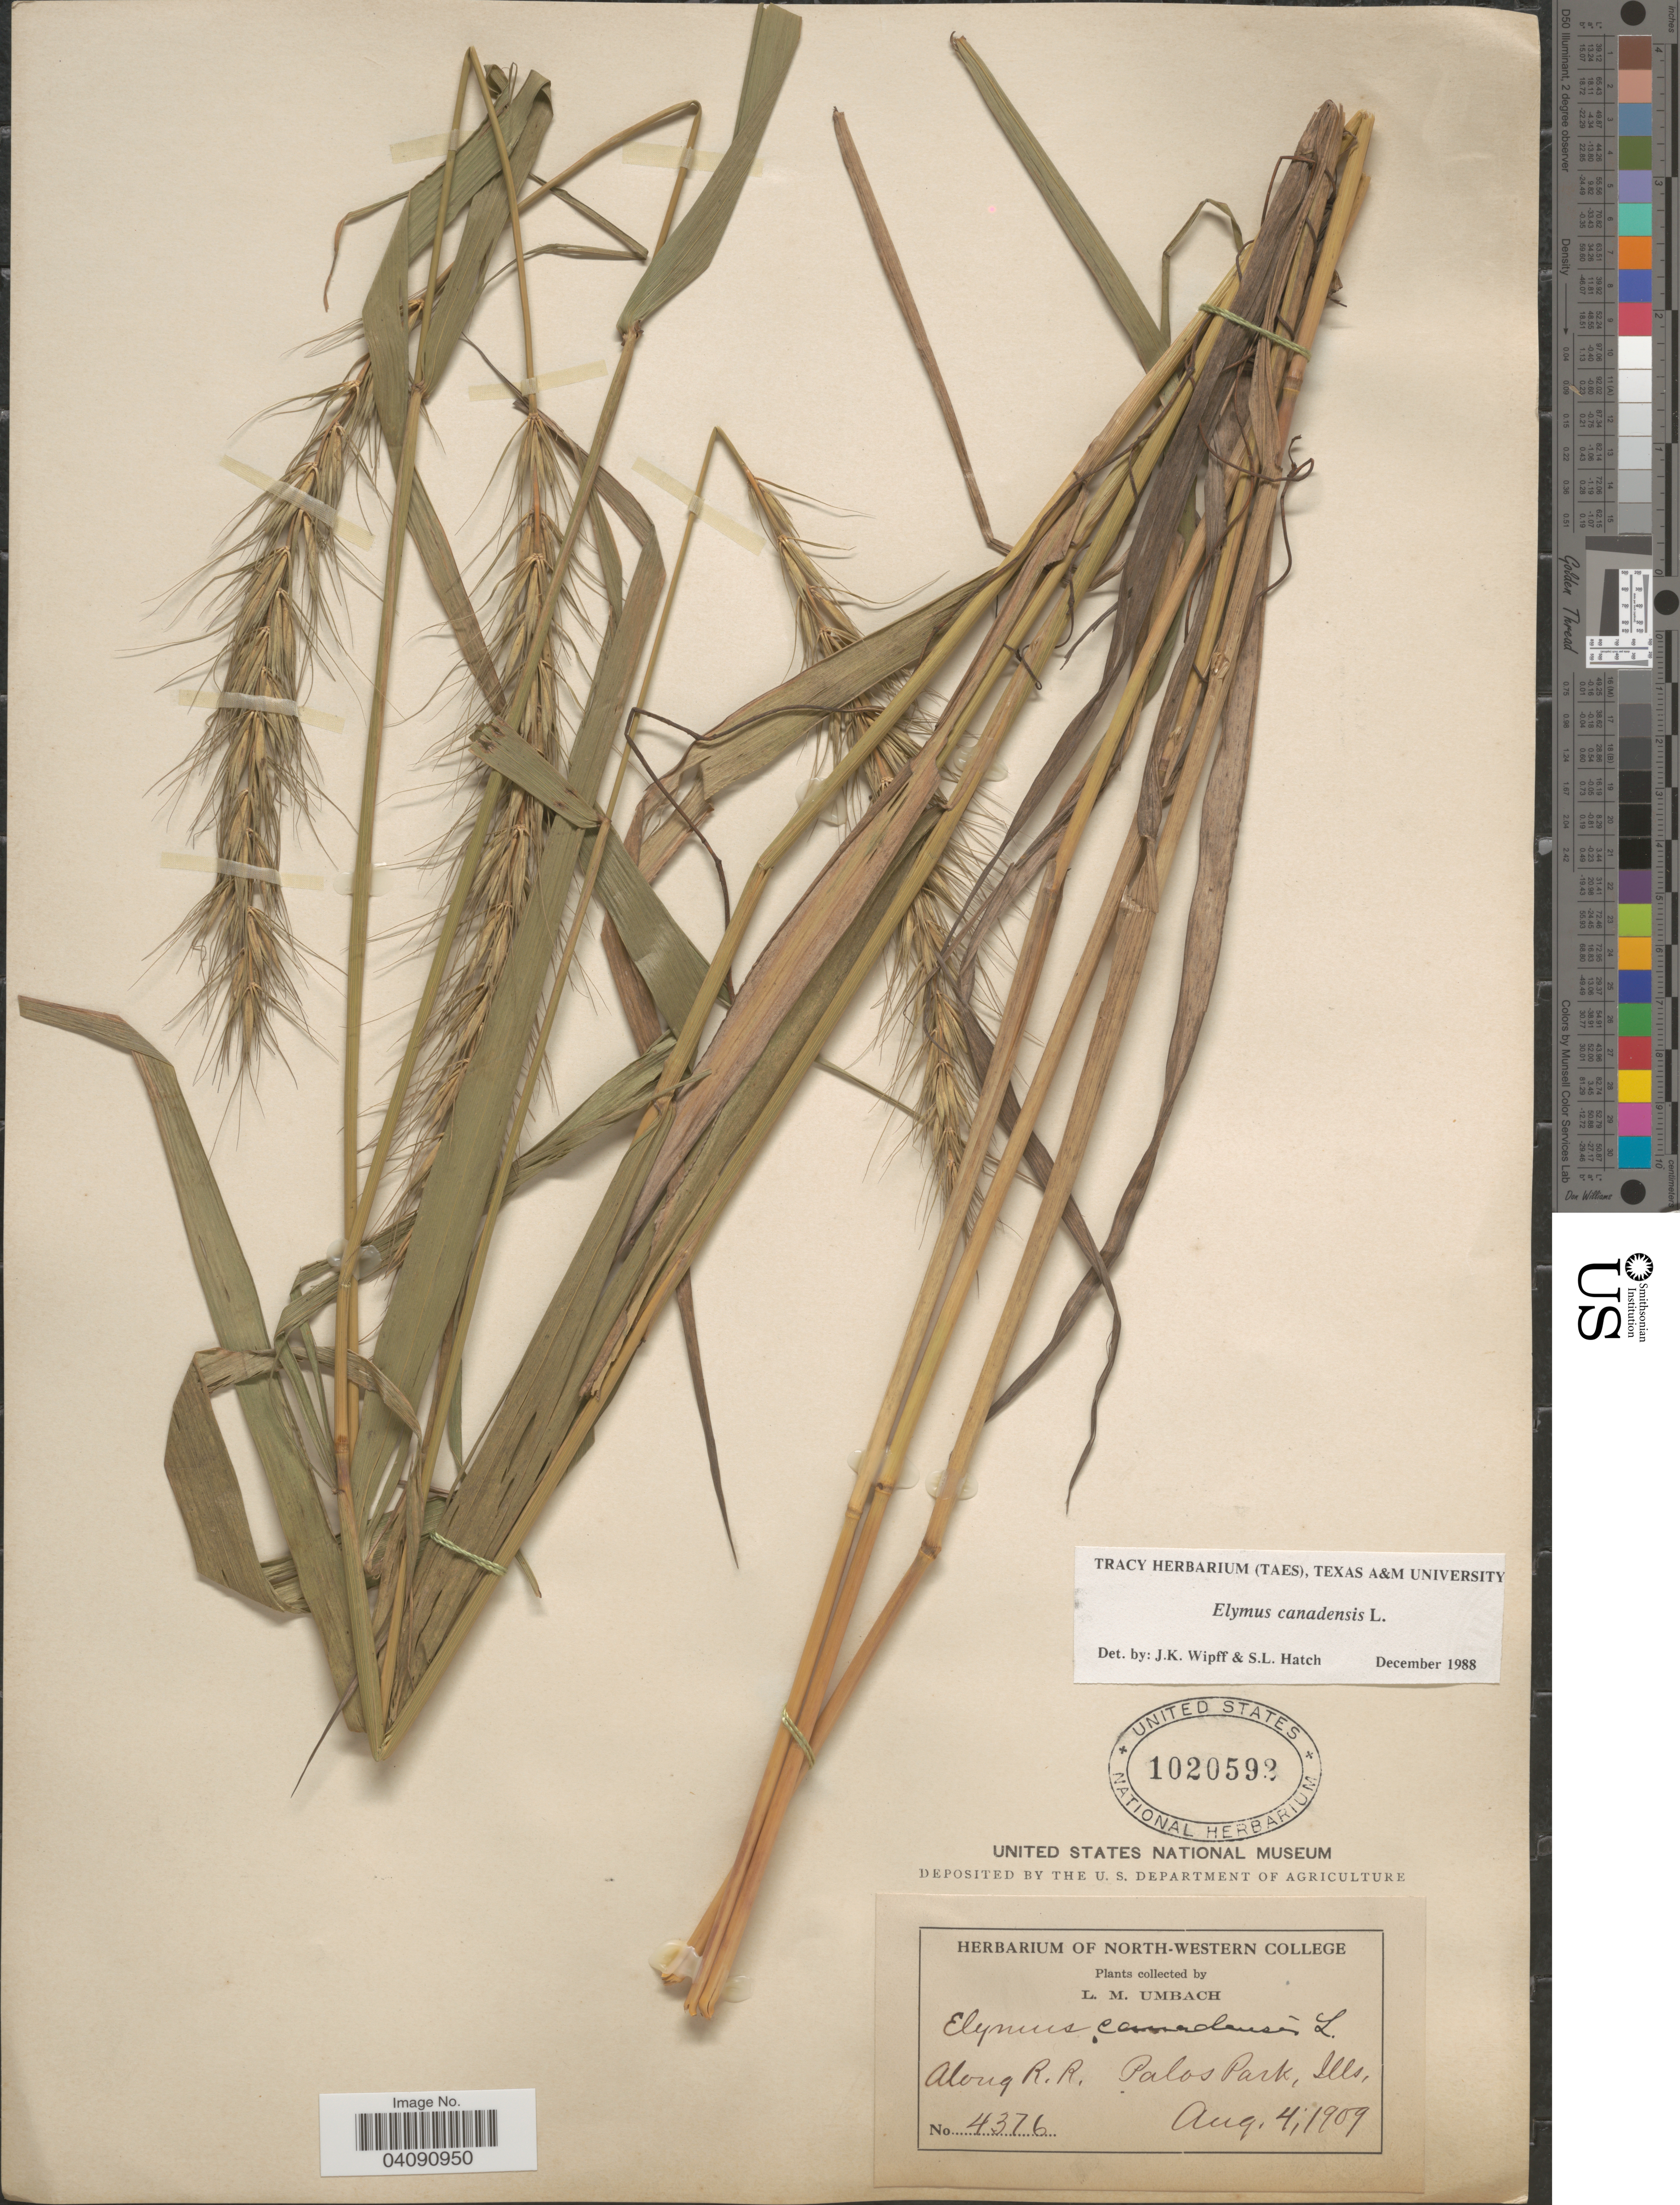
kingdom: Plantae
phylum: Tracheophyta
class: Liliopsida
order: Poales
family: Poaceae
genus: Elymus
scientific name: Elymus canadensis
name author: L.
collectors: L. M. Umbach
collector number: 4376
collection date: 1909-08-04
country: United States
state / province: Illinois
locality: Along R. R. Palos Park.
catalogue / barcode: US 1020592